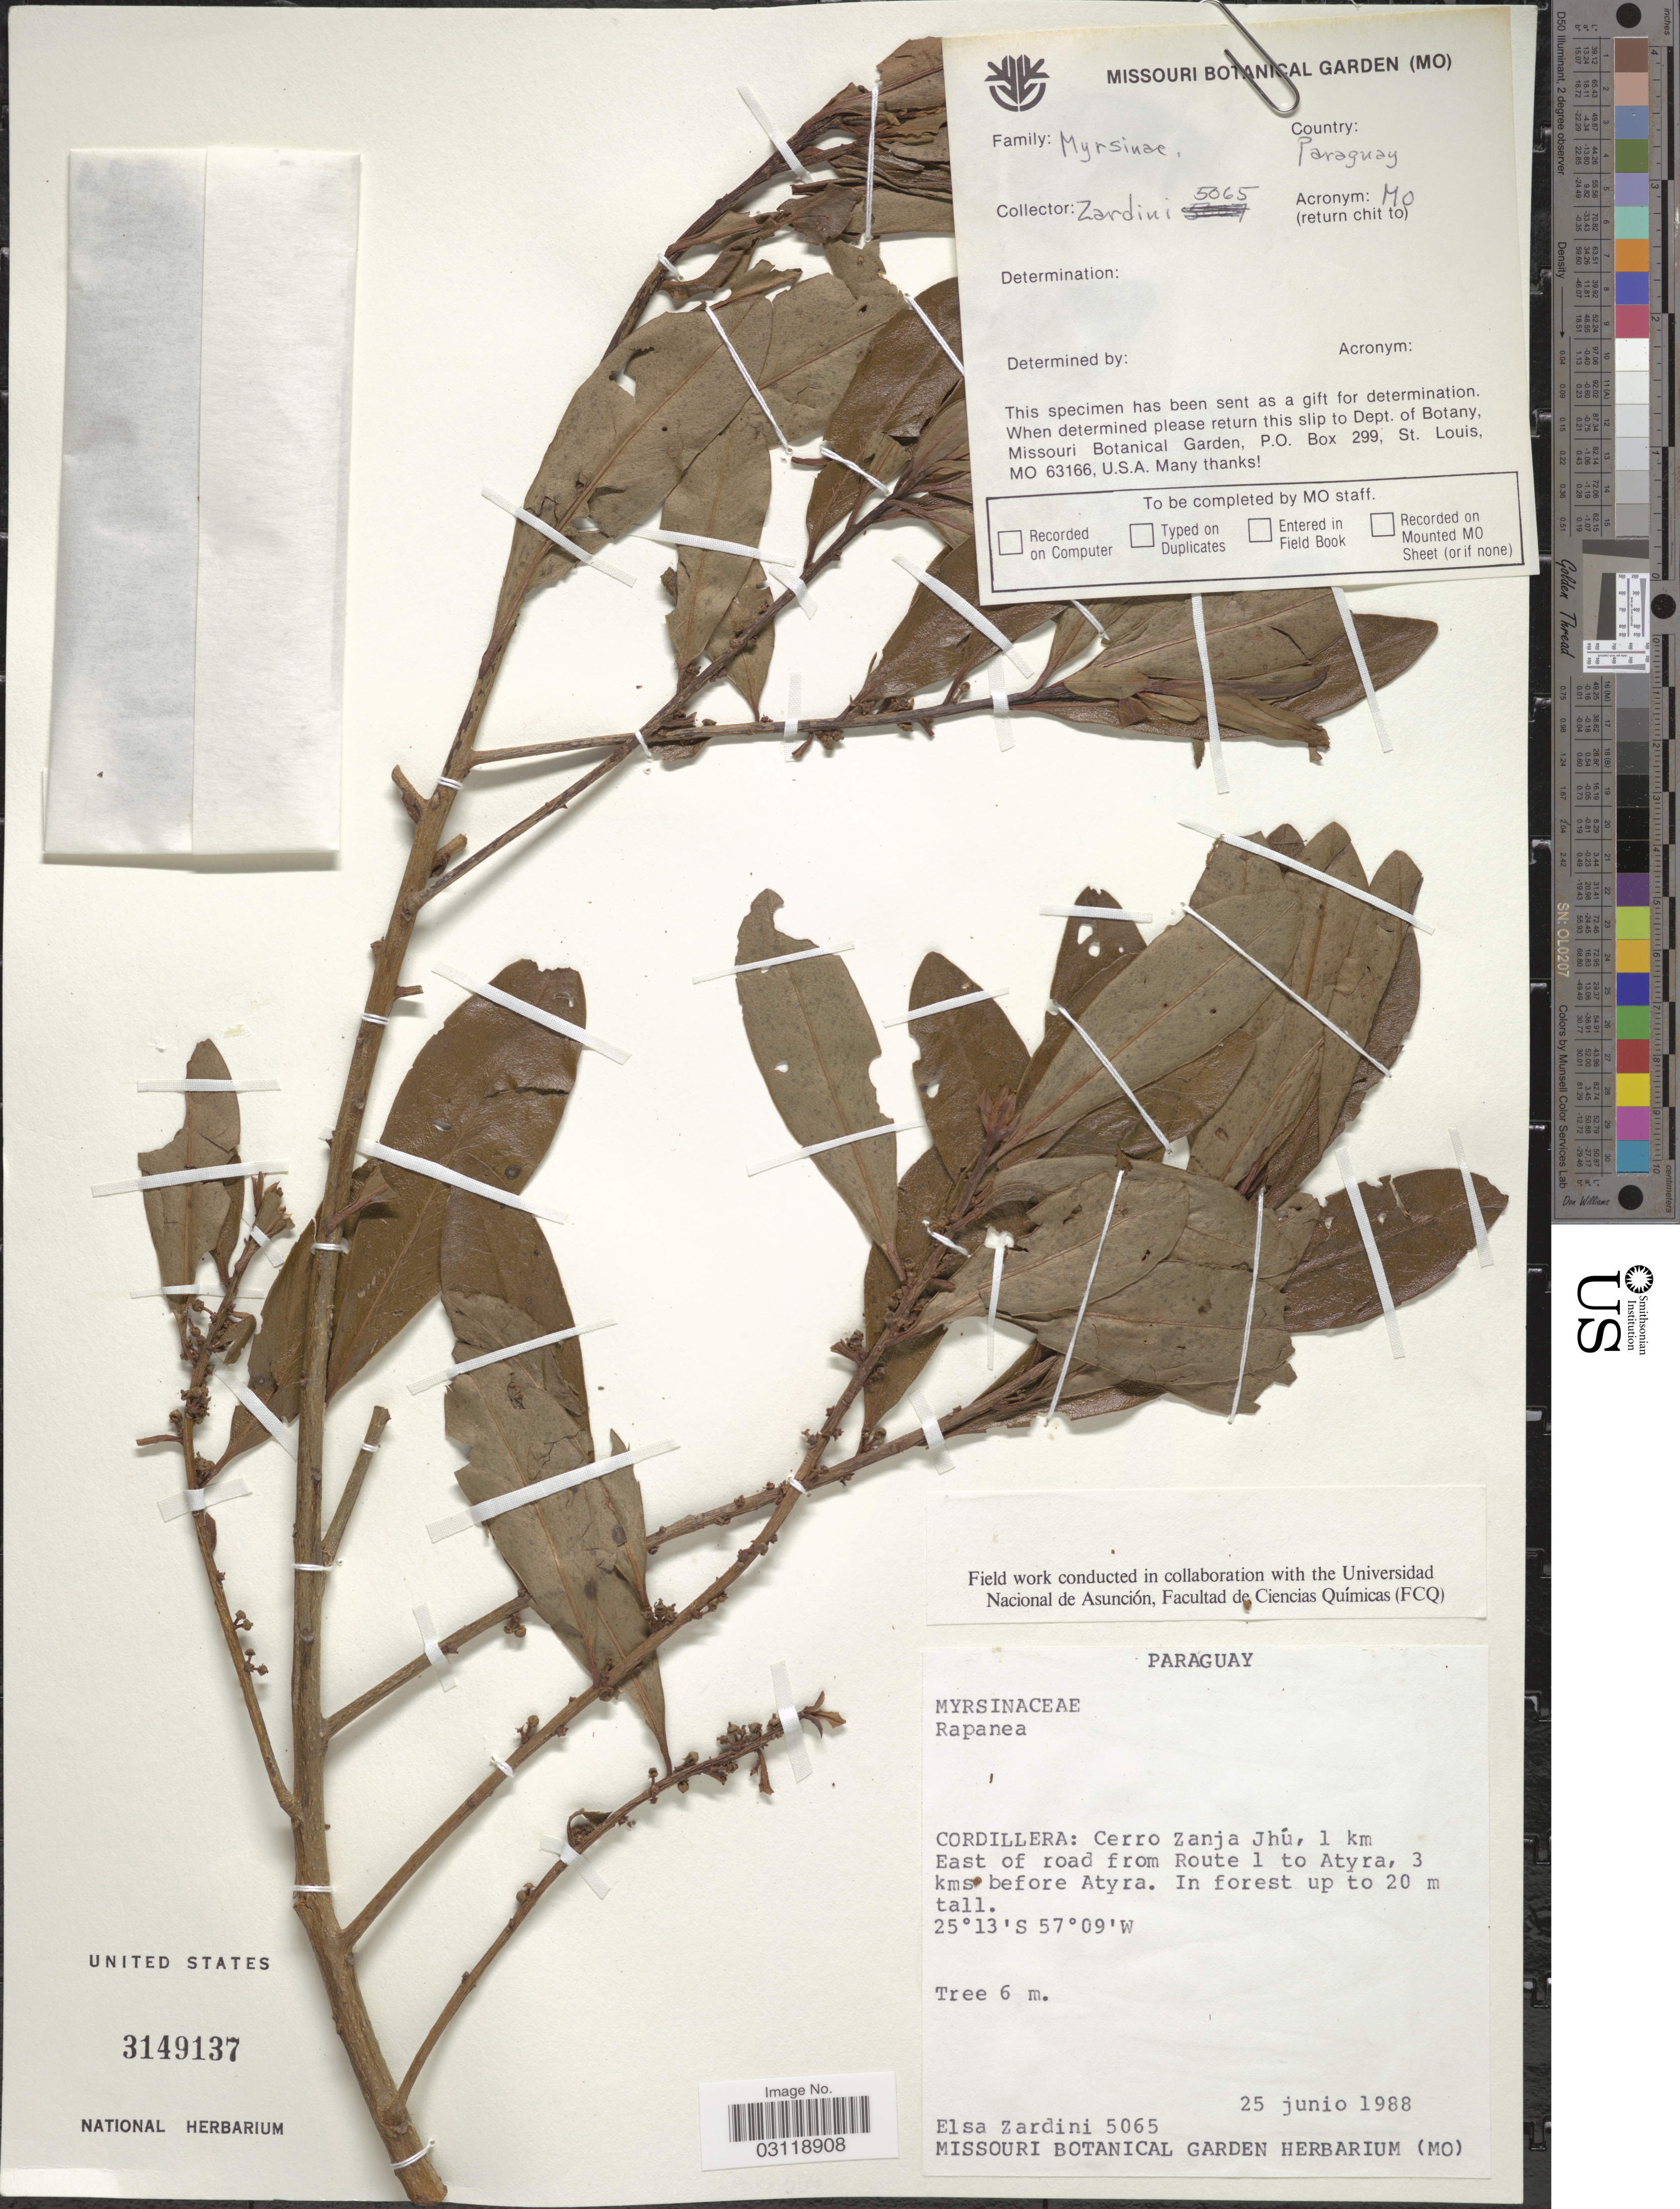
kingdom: Plantae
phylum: Tracheophyta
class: Magnoliopsida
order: Ericales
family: Primulaceae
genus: Rapanea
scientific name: Rapanea sp.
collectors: E. M. Zardini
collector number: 5065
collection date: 1988-06-25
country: Paraguay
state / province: Cordillera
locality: Cerro Zanja Jhú, 1 km East of road from Route 1 to Atyra, 3 kms before Atyra.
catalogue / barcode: US 3149137